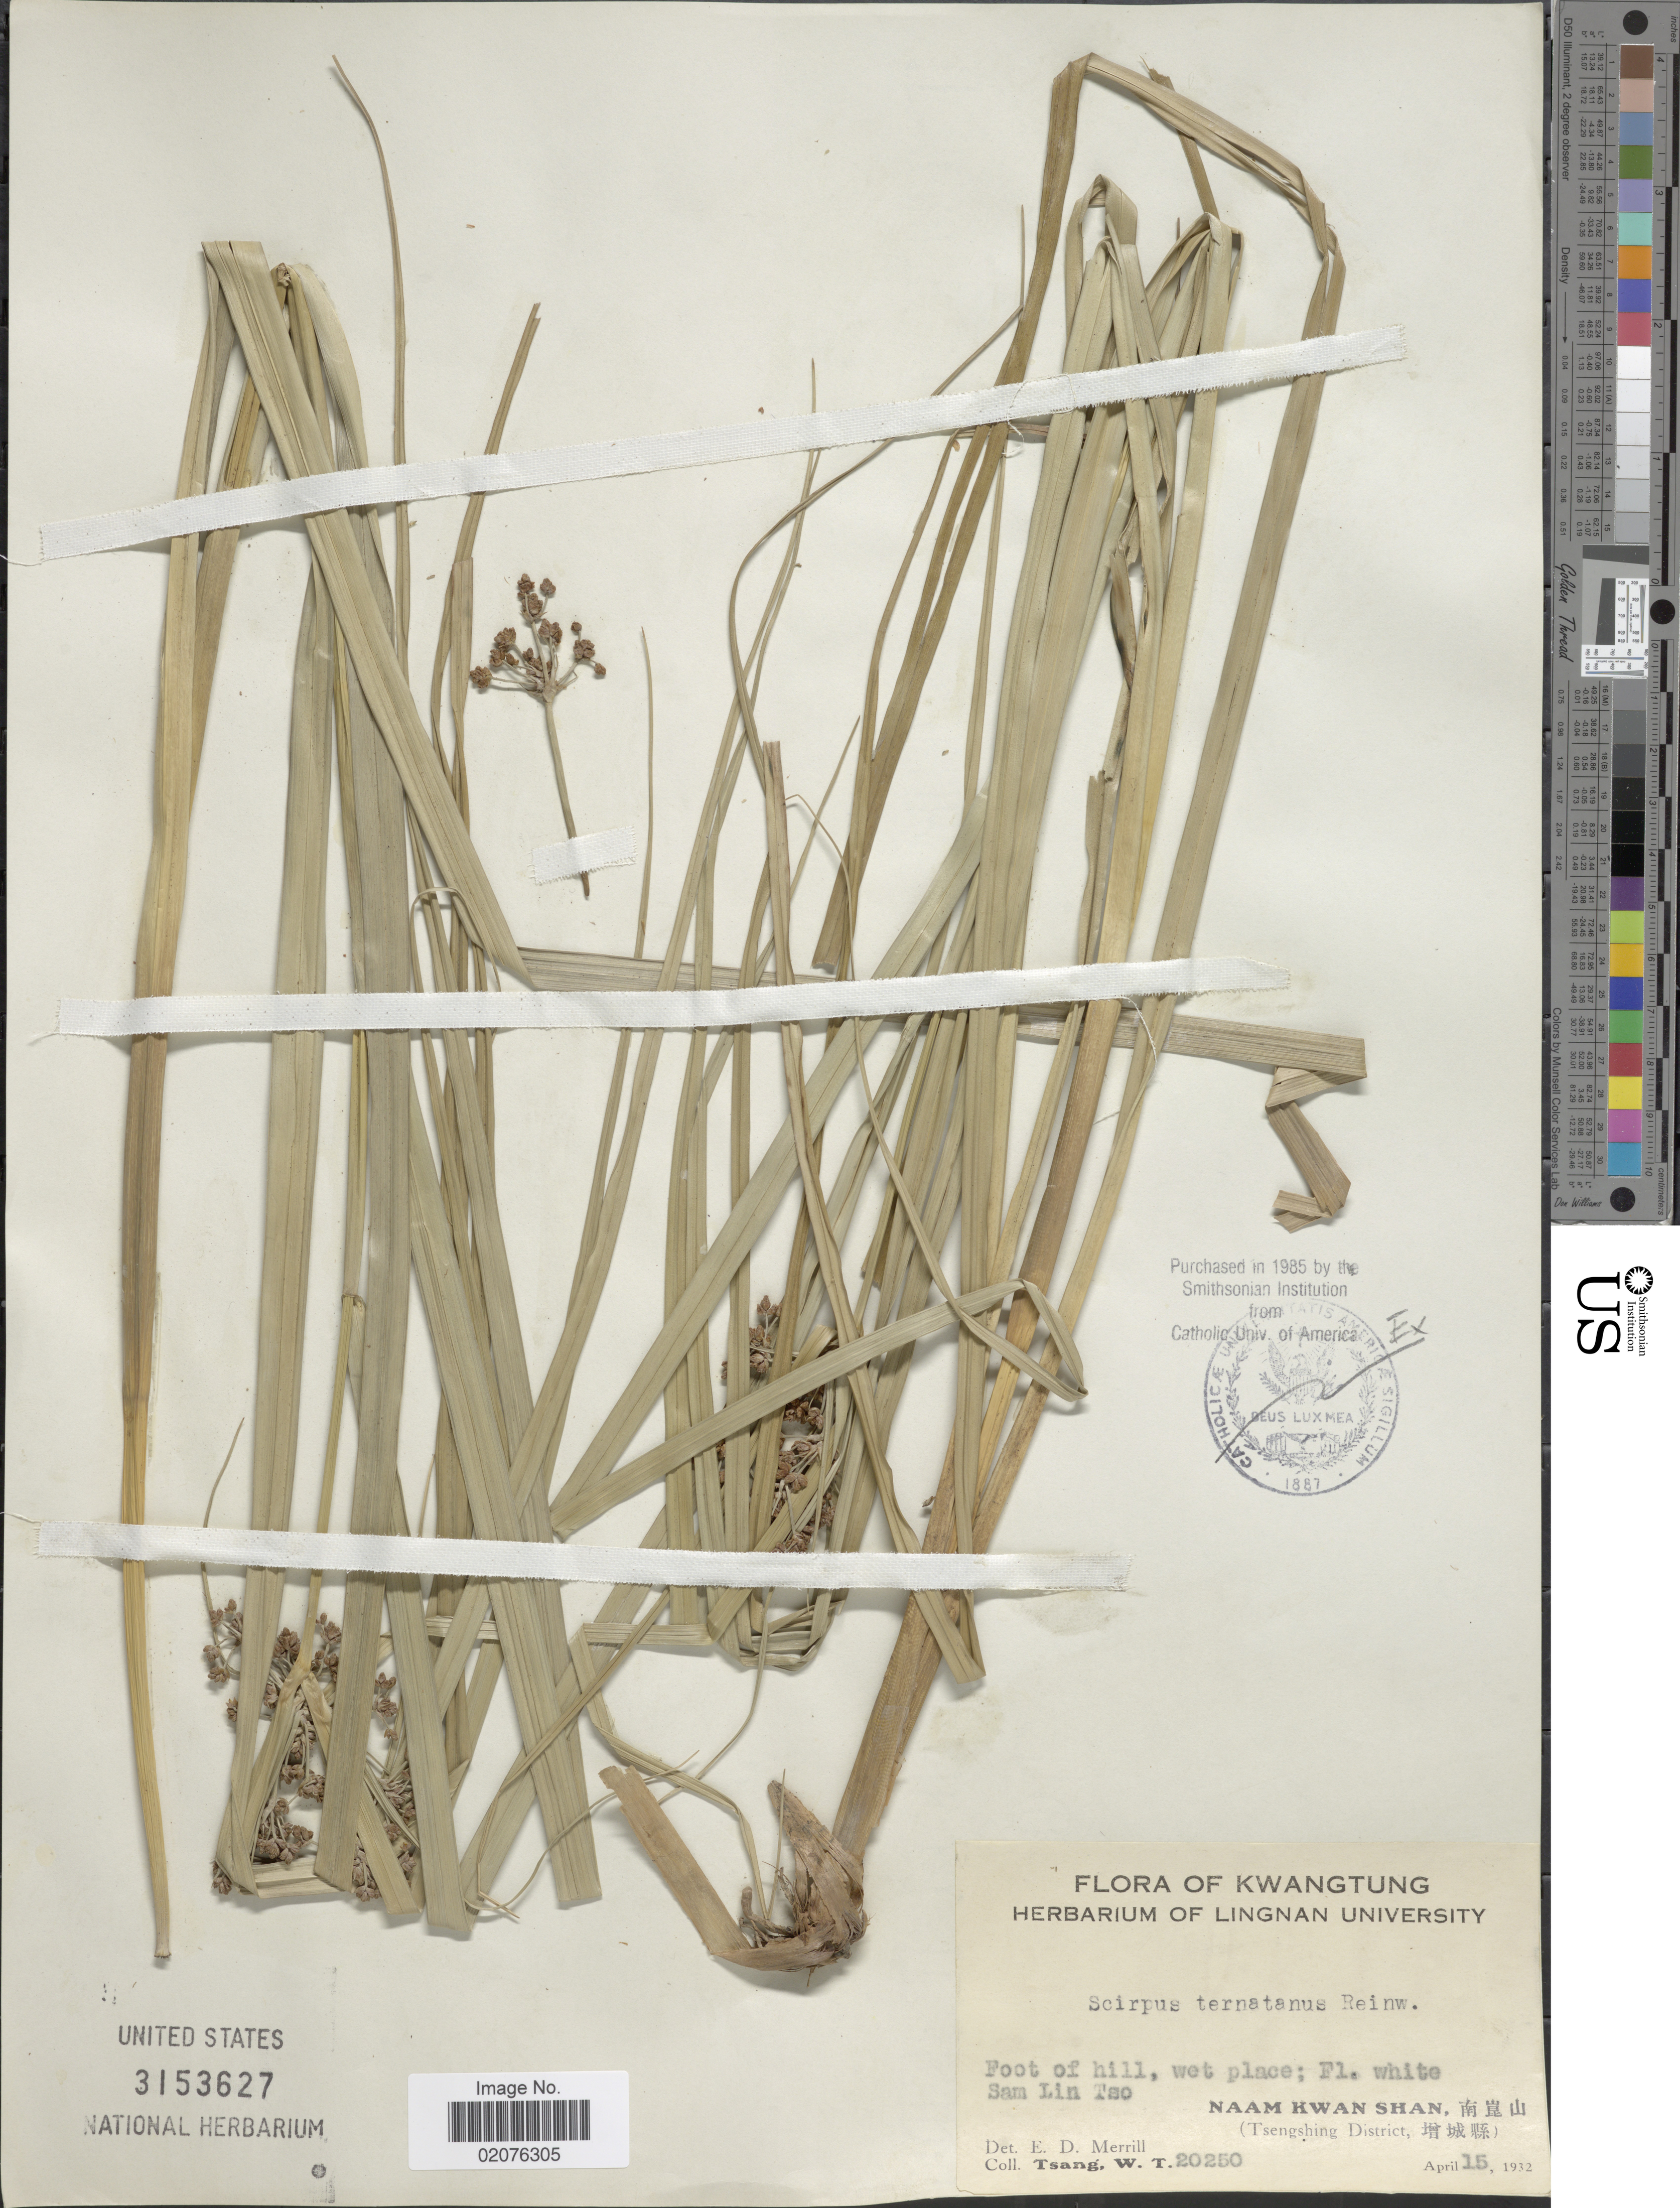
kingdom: Plantae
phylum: Tracheophyta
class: Liliopsida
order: Poales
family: Cyperaceae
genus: Scirpus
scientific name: Scirpus ternatanus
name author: Reinw. ex Miq.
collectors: W. T. Tsang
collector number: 20250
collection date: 1932-04-15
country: China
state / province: Guangdong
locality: Kwangtung, Sam Lin Tso. Naam Kwan Shan (Tsengshing District)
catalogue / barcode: US 3153627